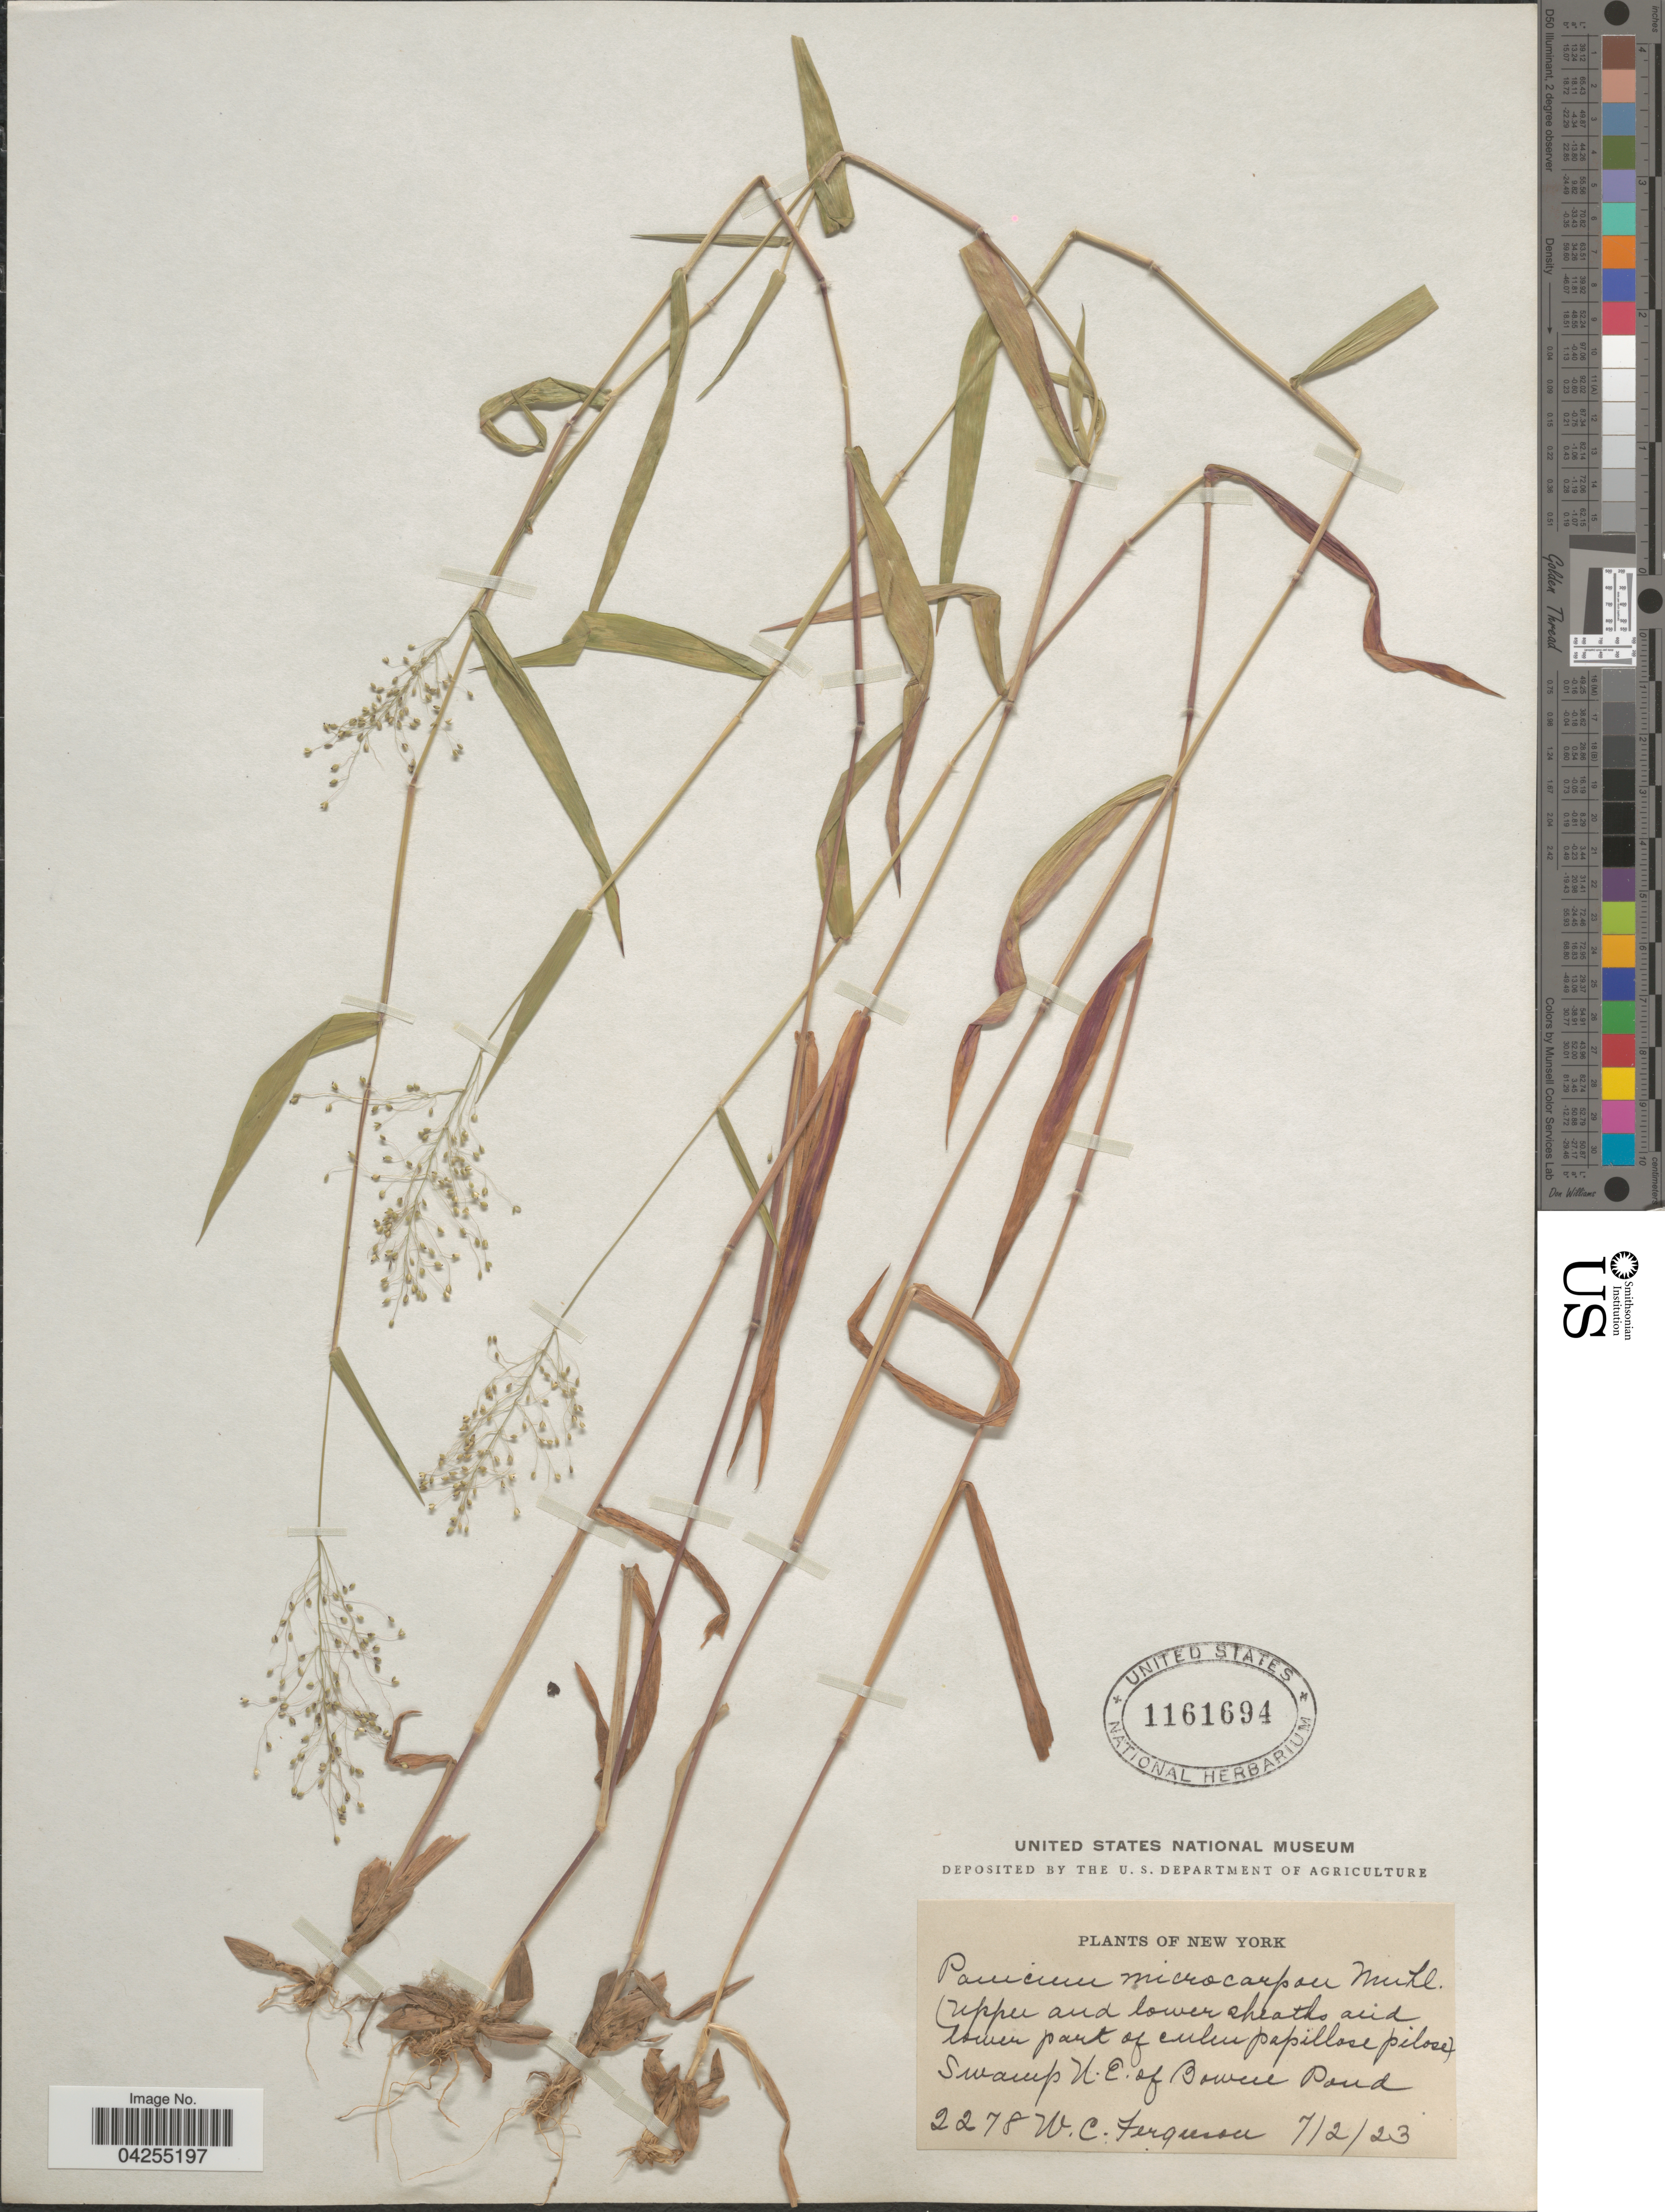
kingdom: Plantae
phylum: Tracheophyta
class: Liliopsida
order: Poales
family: Poaceae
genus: Dichanthelium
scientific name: Dichanthelium dichotomum var. dichotomum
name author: (L.) Gould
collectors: W. Ferguson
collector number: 2278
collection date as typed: Transcribed d/m/y: 2/7/23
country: United States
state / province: New York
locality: Swamp N.E. of Bowne Pond.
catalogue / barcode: US 1161694